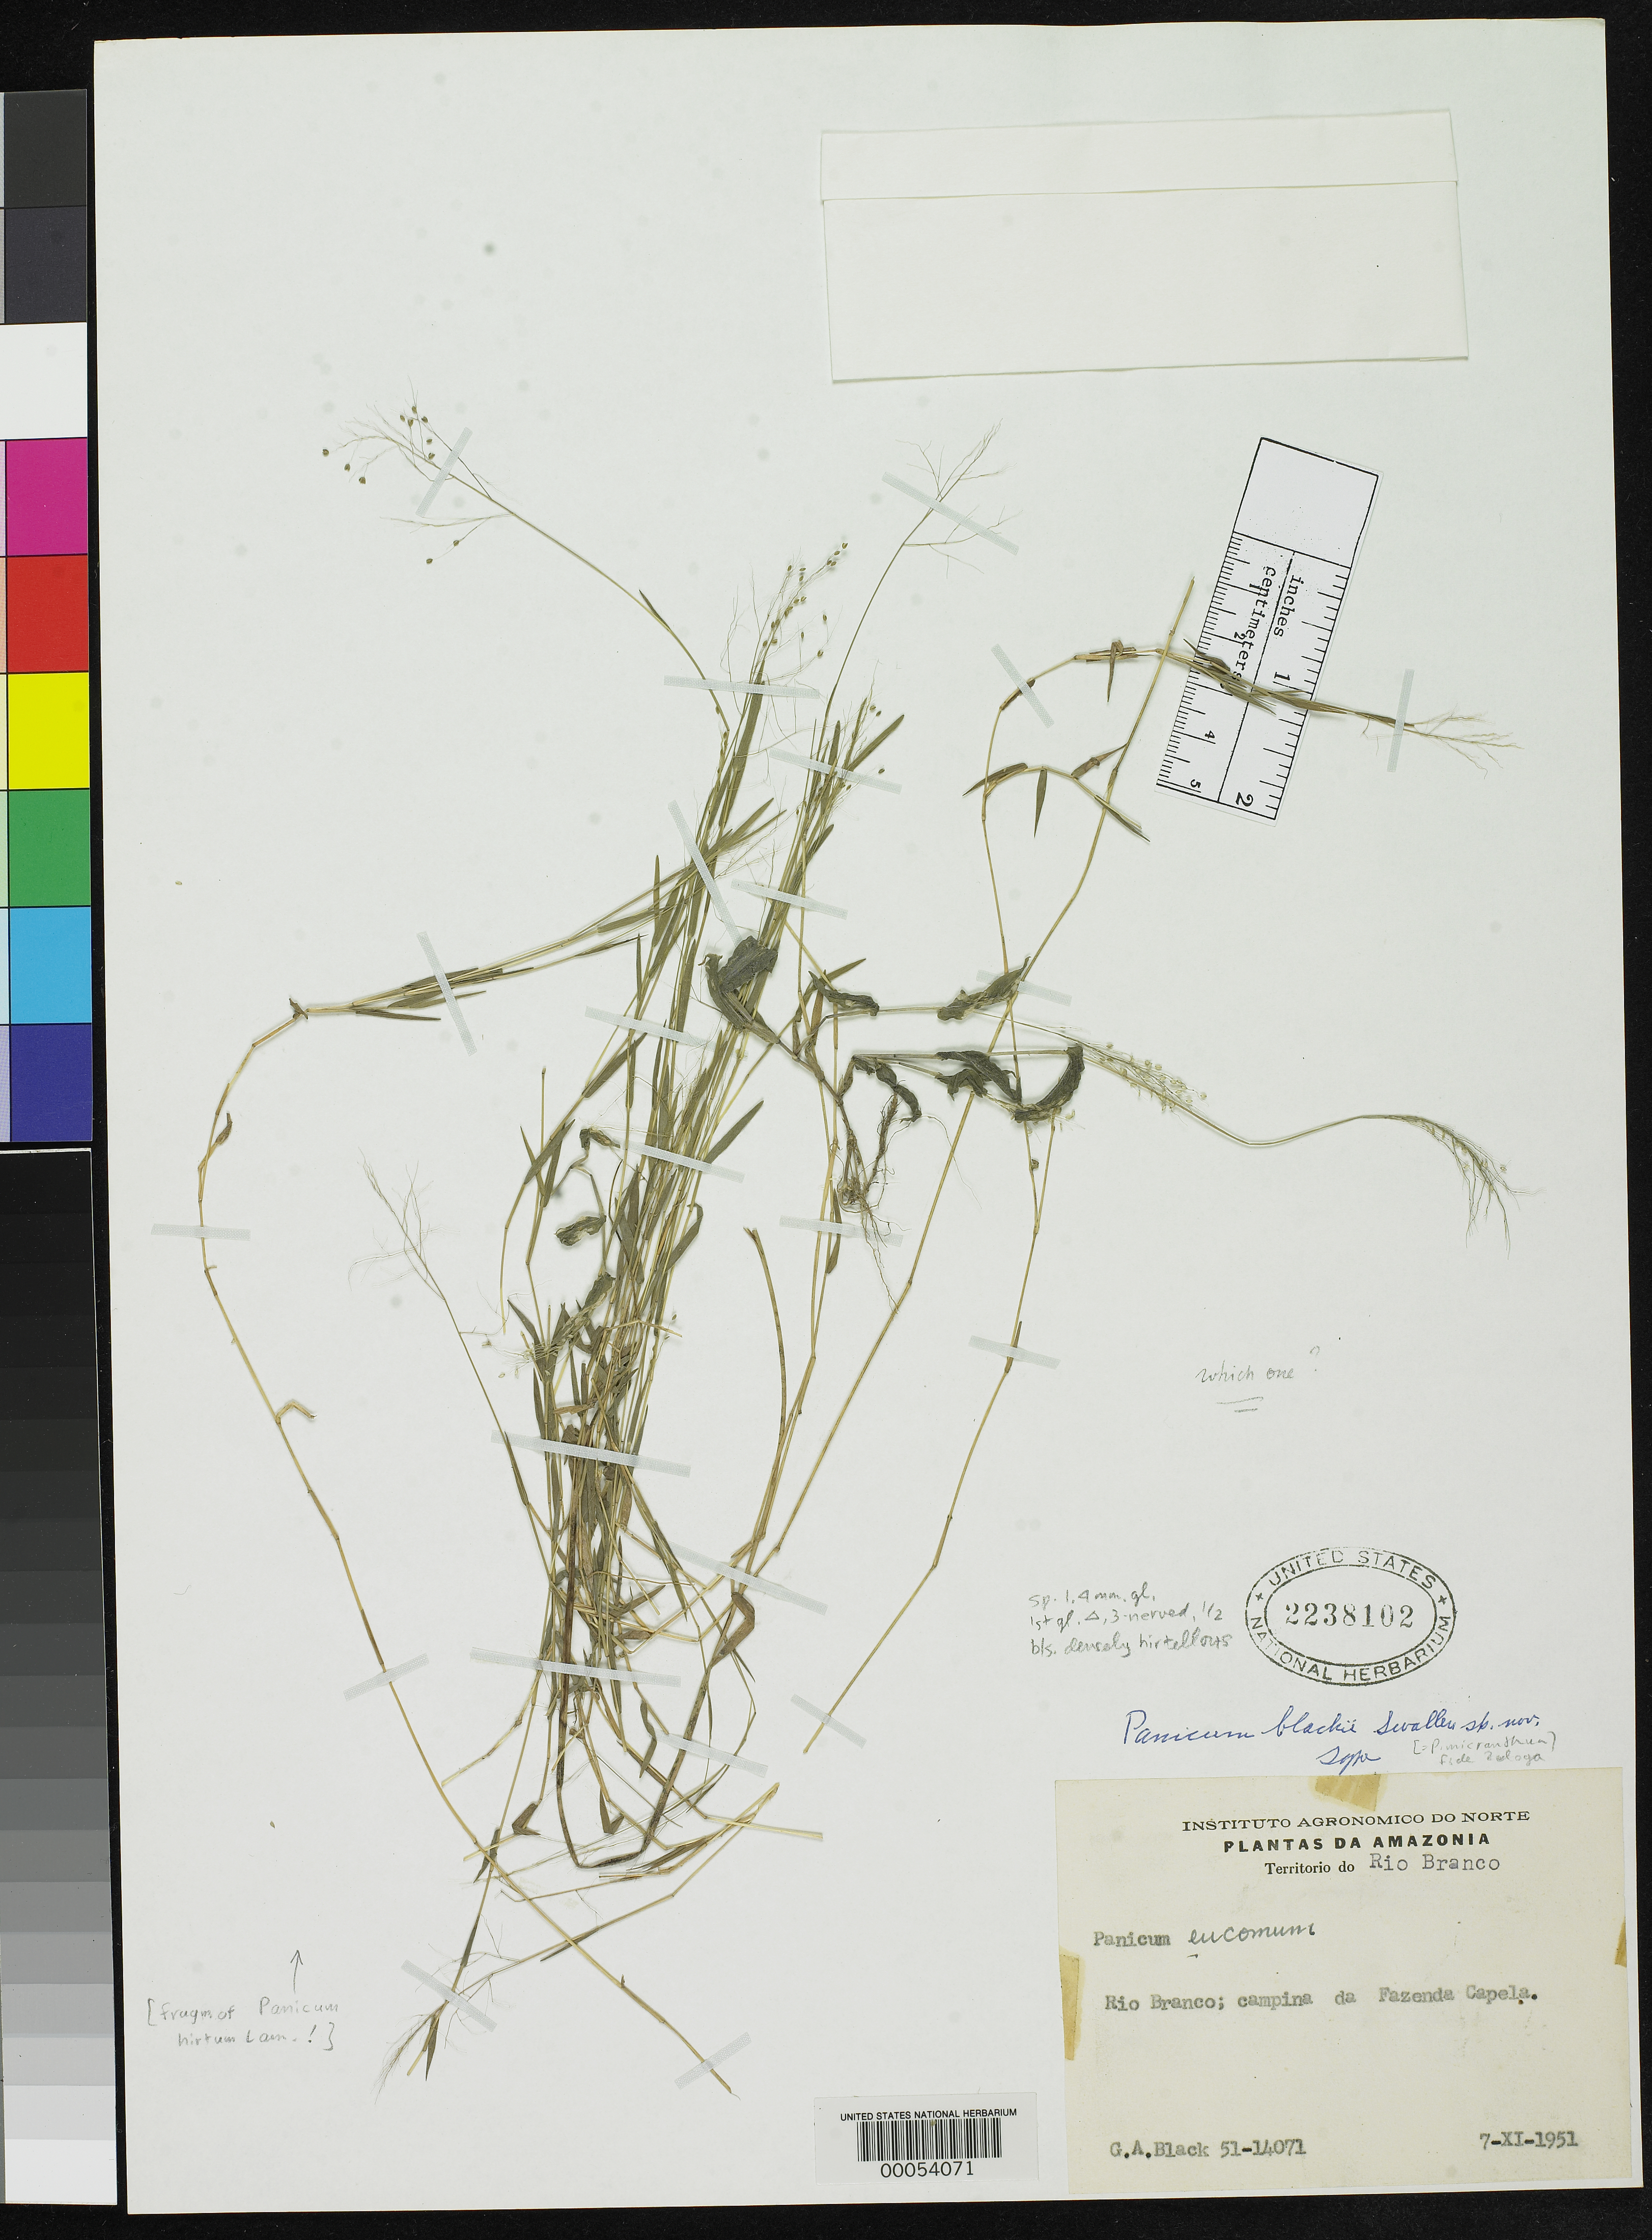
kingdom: Plantae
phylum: Tracheophyta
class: Liliopsida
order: Poales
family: Poaceae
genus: Panicum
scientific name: Panicum blackii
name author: Swallen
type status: Holotype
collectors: G. A. Black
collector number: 51-14071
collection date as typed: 07 Nov 1951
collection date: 1951-11-07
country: Brazil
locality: Fazenda Capela.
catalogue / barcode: US 2238102